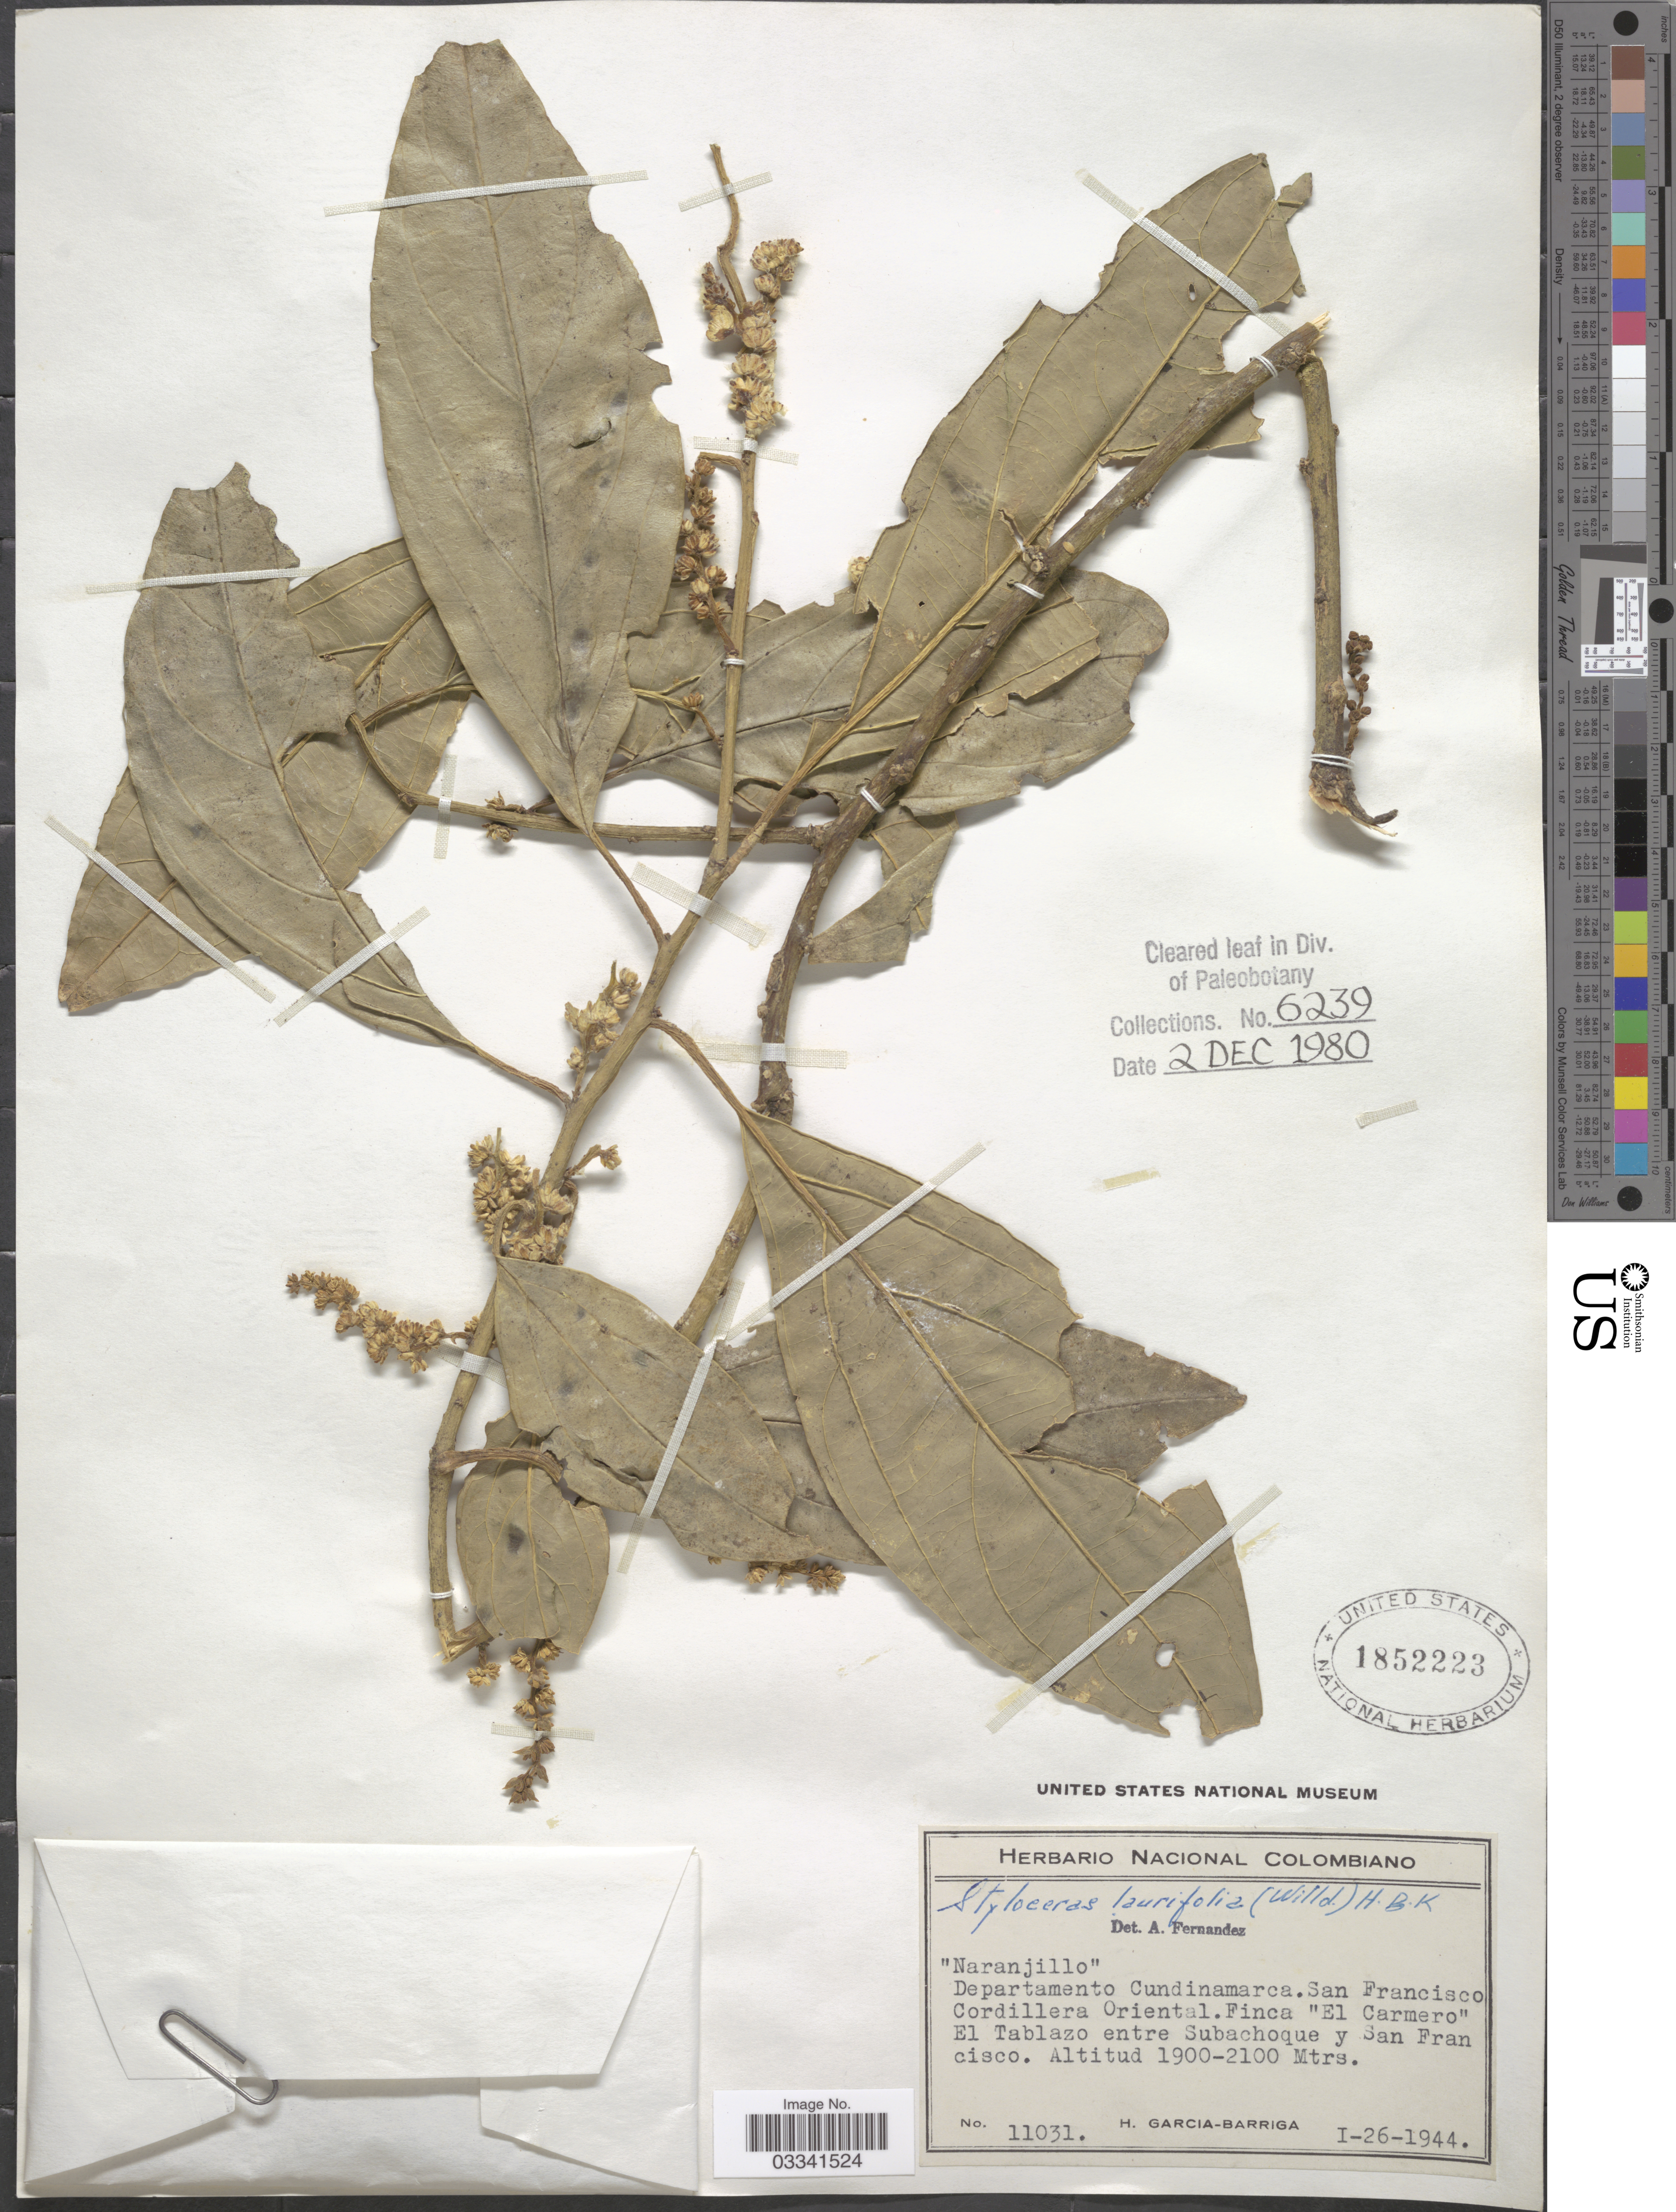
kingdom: Plantae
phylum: Tracheophyta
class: Magnoliopsida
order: Buxales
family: Buxaceae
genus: Styloceras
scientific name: Styloceras laurifolium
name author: (Willd.) Kunth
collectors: H. García Barriga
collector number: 11031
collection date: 1944-01-26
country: Colombia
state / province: Cundinamarca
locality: Departamento Cundinamarca. San Francisco. Cordillera Oriental. Finca "El Carmero" El Tablazo entre Subachoque y San Francisco.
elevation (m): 1900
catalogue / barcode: US 1852223